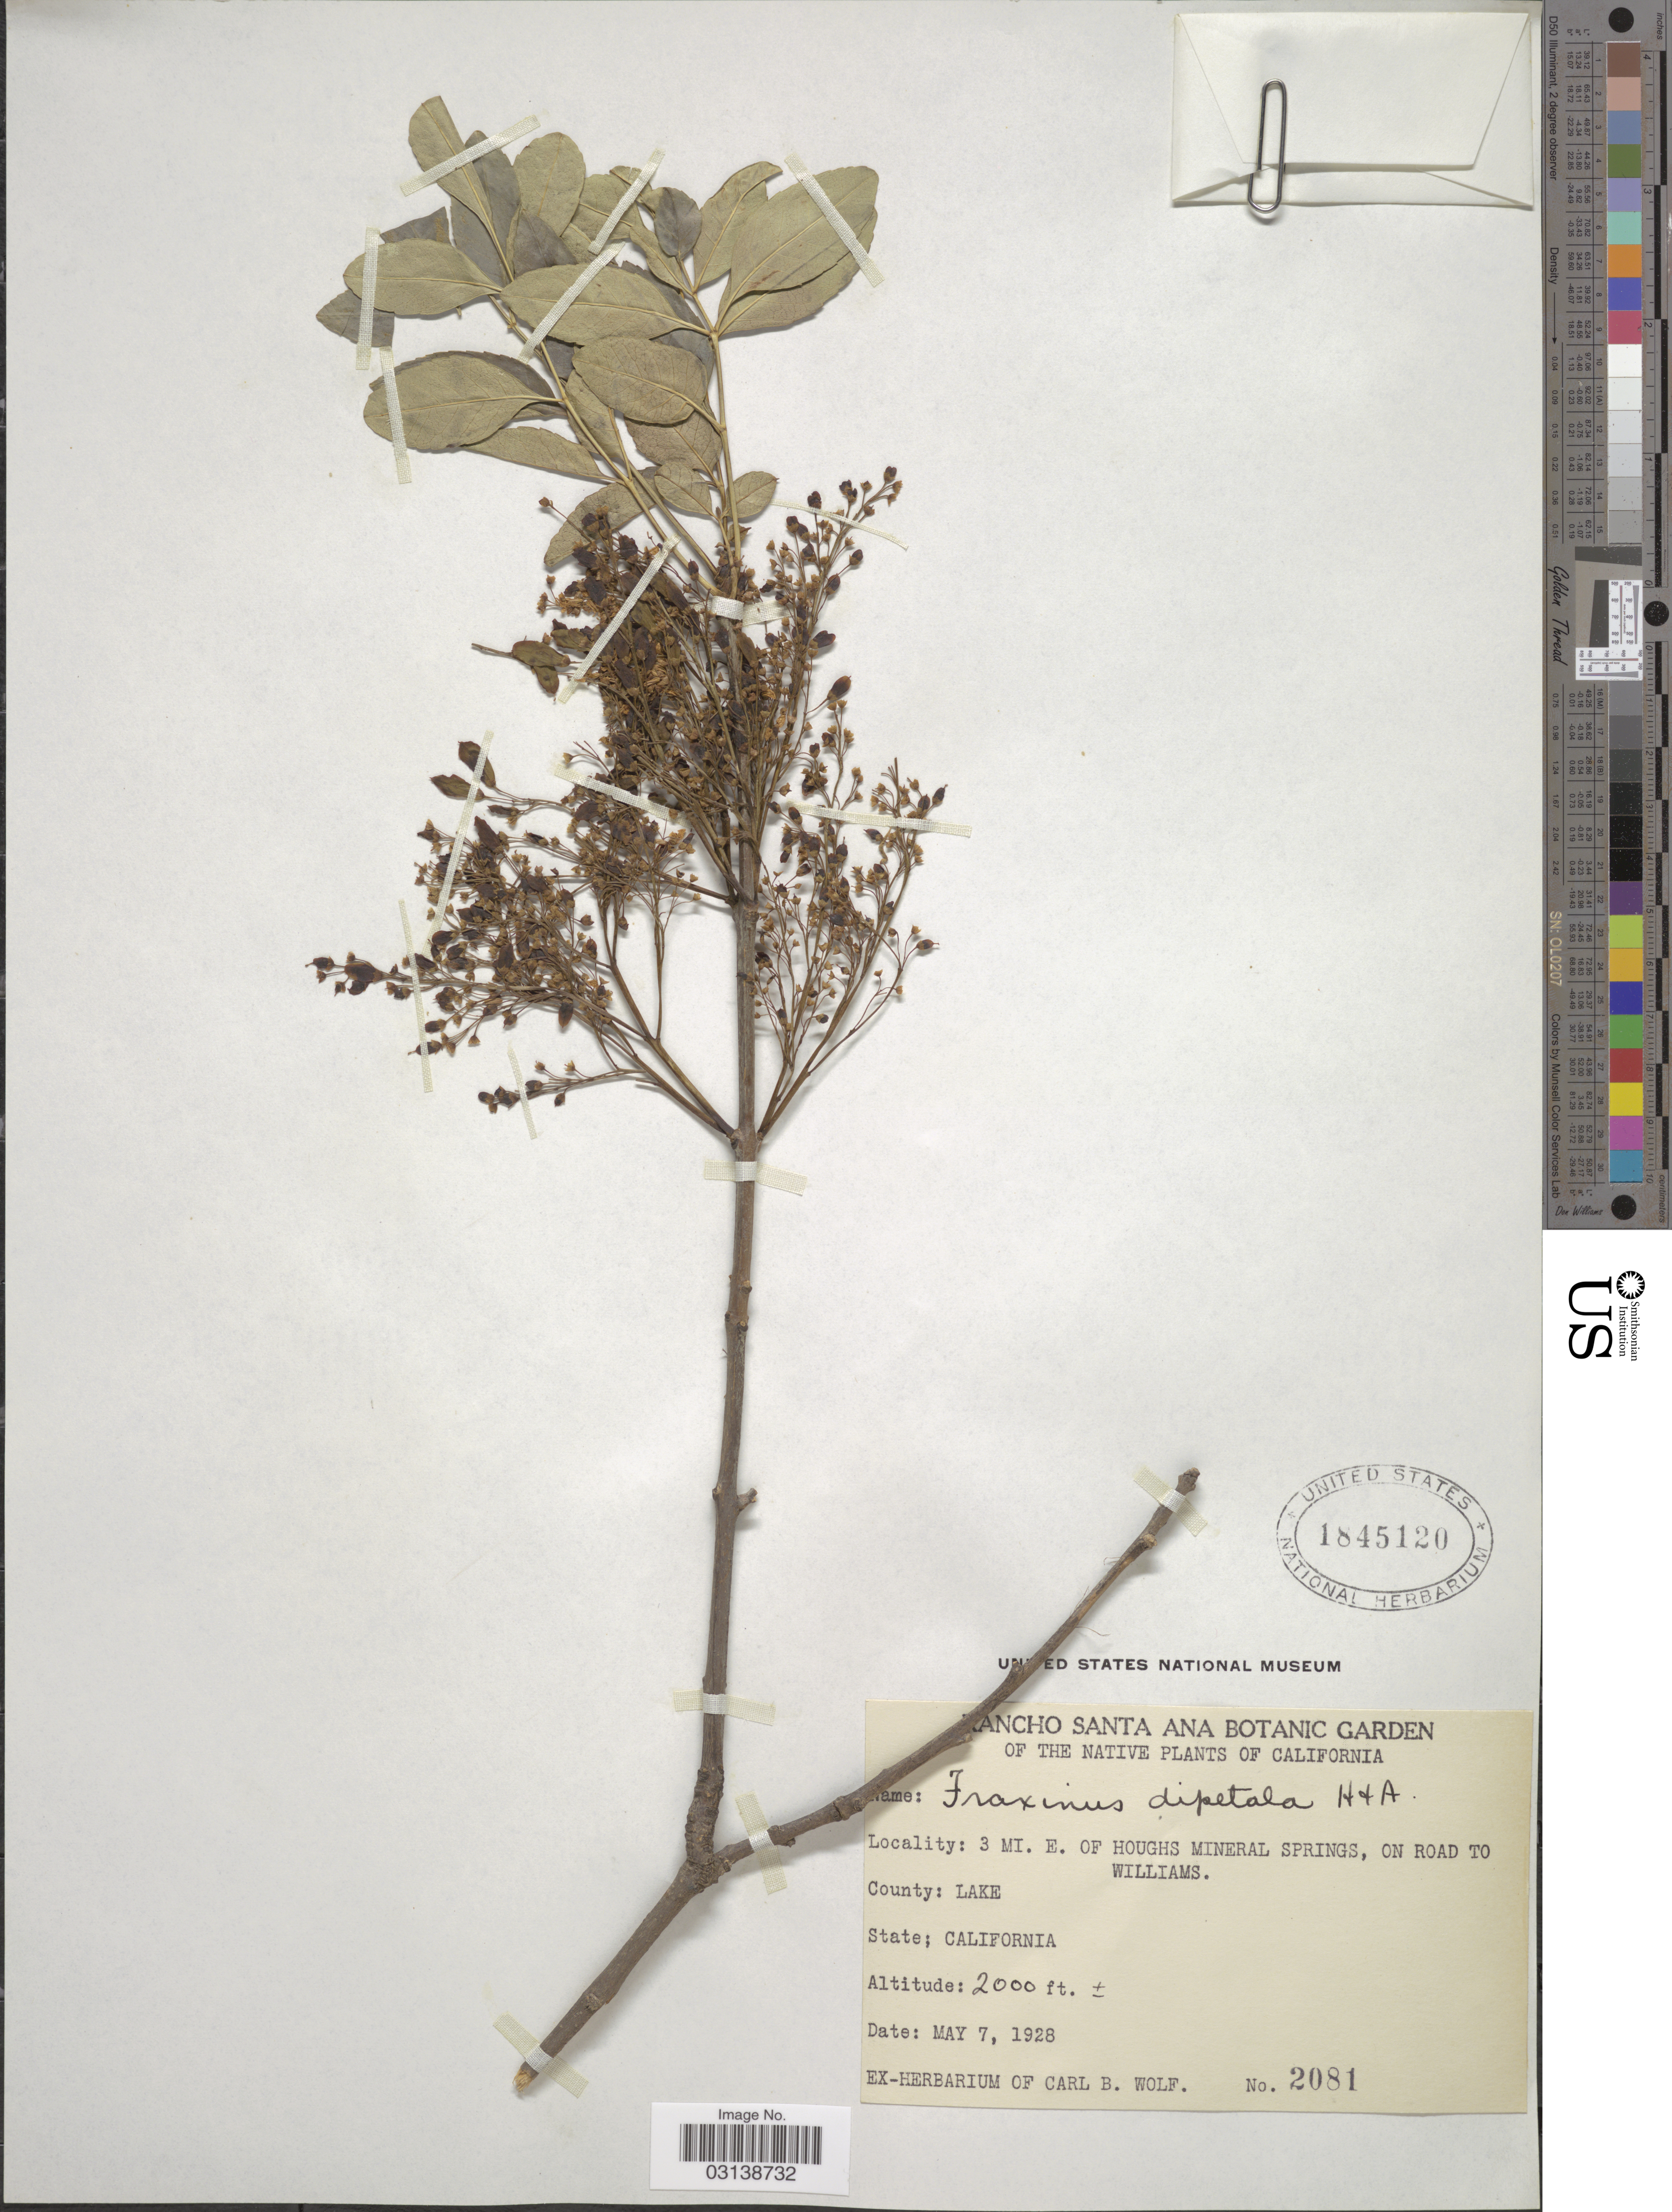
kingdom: Plantae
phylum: Tracheophyta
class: Magnoliopsida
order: Lamiales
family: Oleaceae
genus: Fraxinus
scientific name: Fraxinus dipetala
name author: Hook. & Arn.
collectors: ex herb. Carl B. Wolf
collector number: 2081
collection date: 1928-05-07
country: United States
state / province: California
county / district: Lake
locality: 3 mi. E. of Houghs Mineral Spring, on road to Williams. County: Lake.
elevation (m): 610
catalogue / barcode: US 1845120